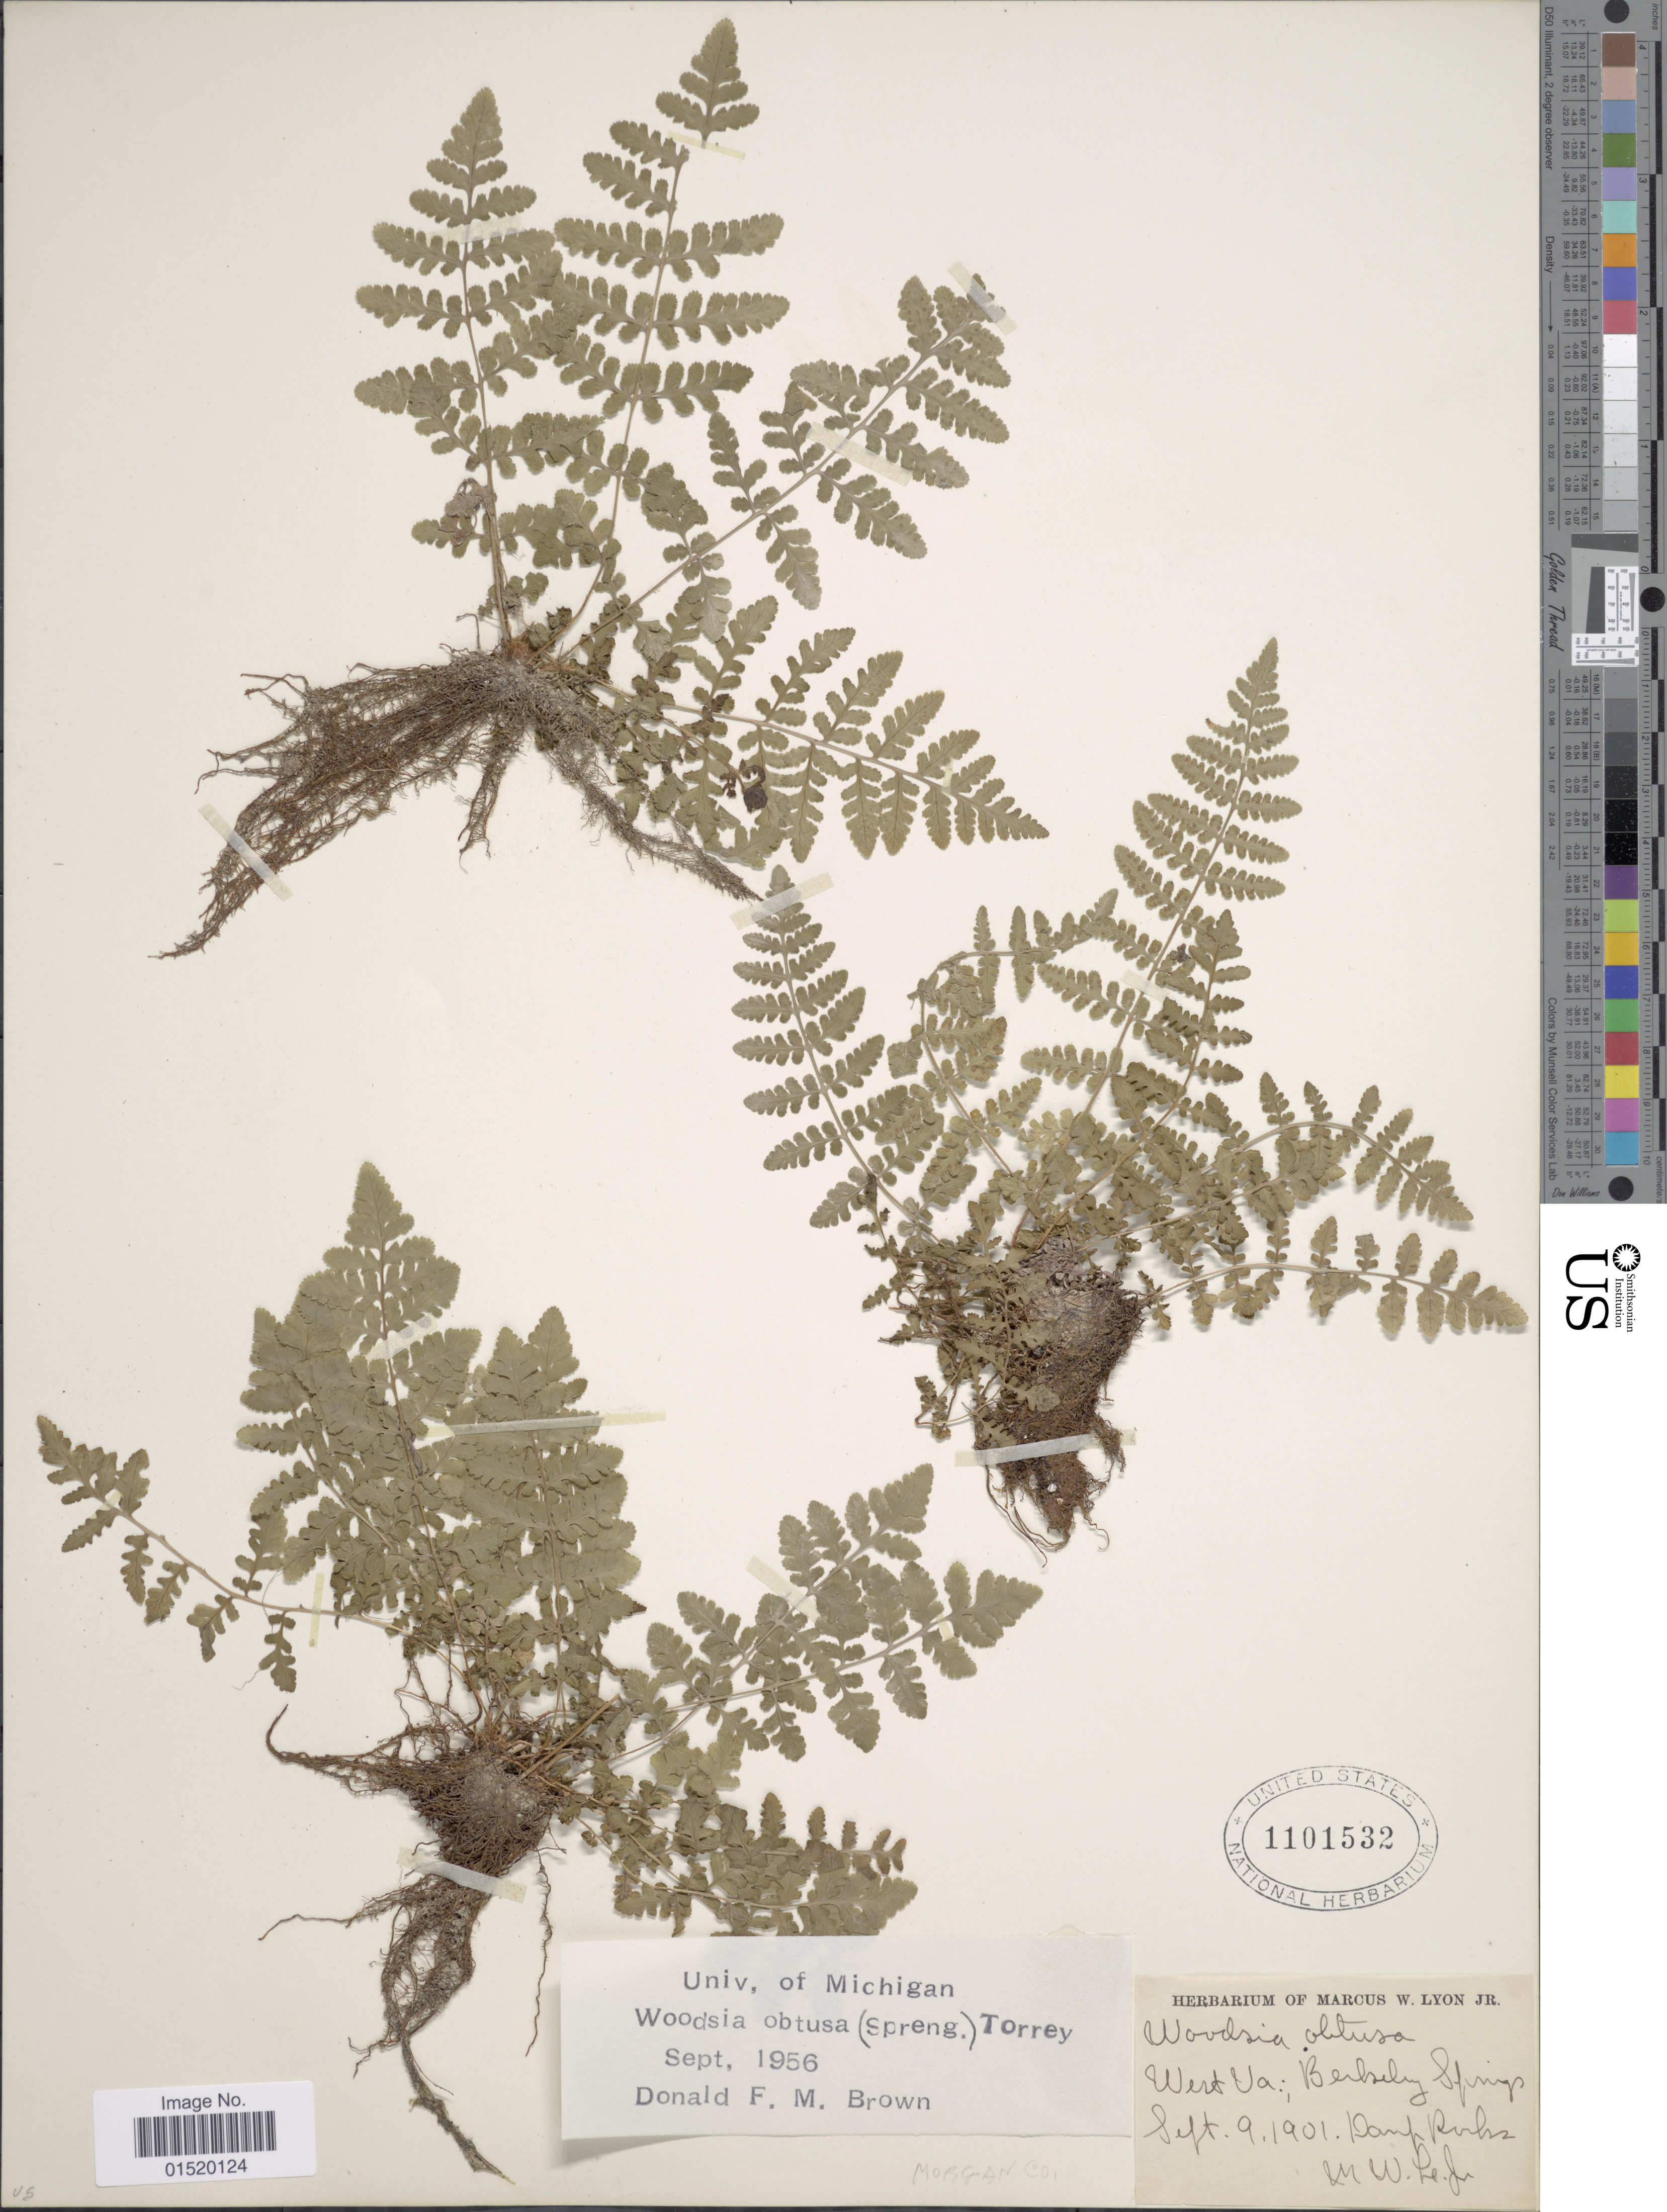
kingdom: Plantae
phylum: Tracheophyta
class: Polypodiopsida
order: Polypodiales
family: Woodsiaceae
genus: Woodsia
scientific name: Woodsia obtusa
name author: (Spreng.) Torr.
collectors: M. W. Lyon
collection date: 1901-09-09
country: United States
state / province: West Virginia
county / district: Morgan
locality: Berkeley Springs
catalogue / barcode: US 1101532